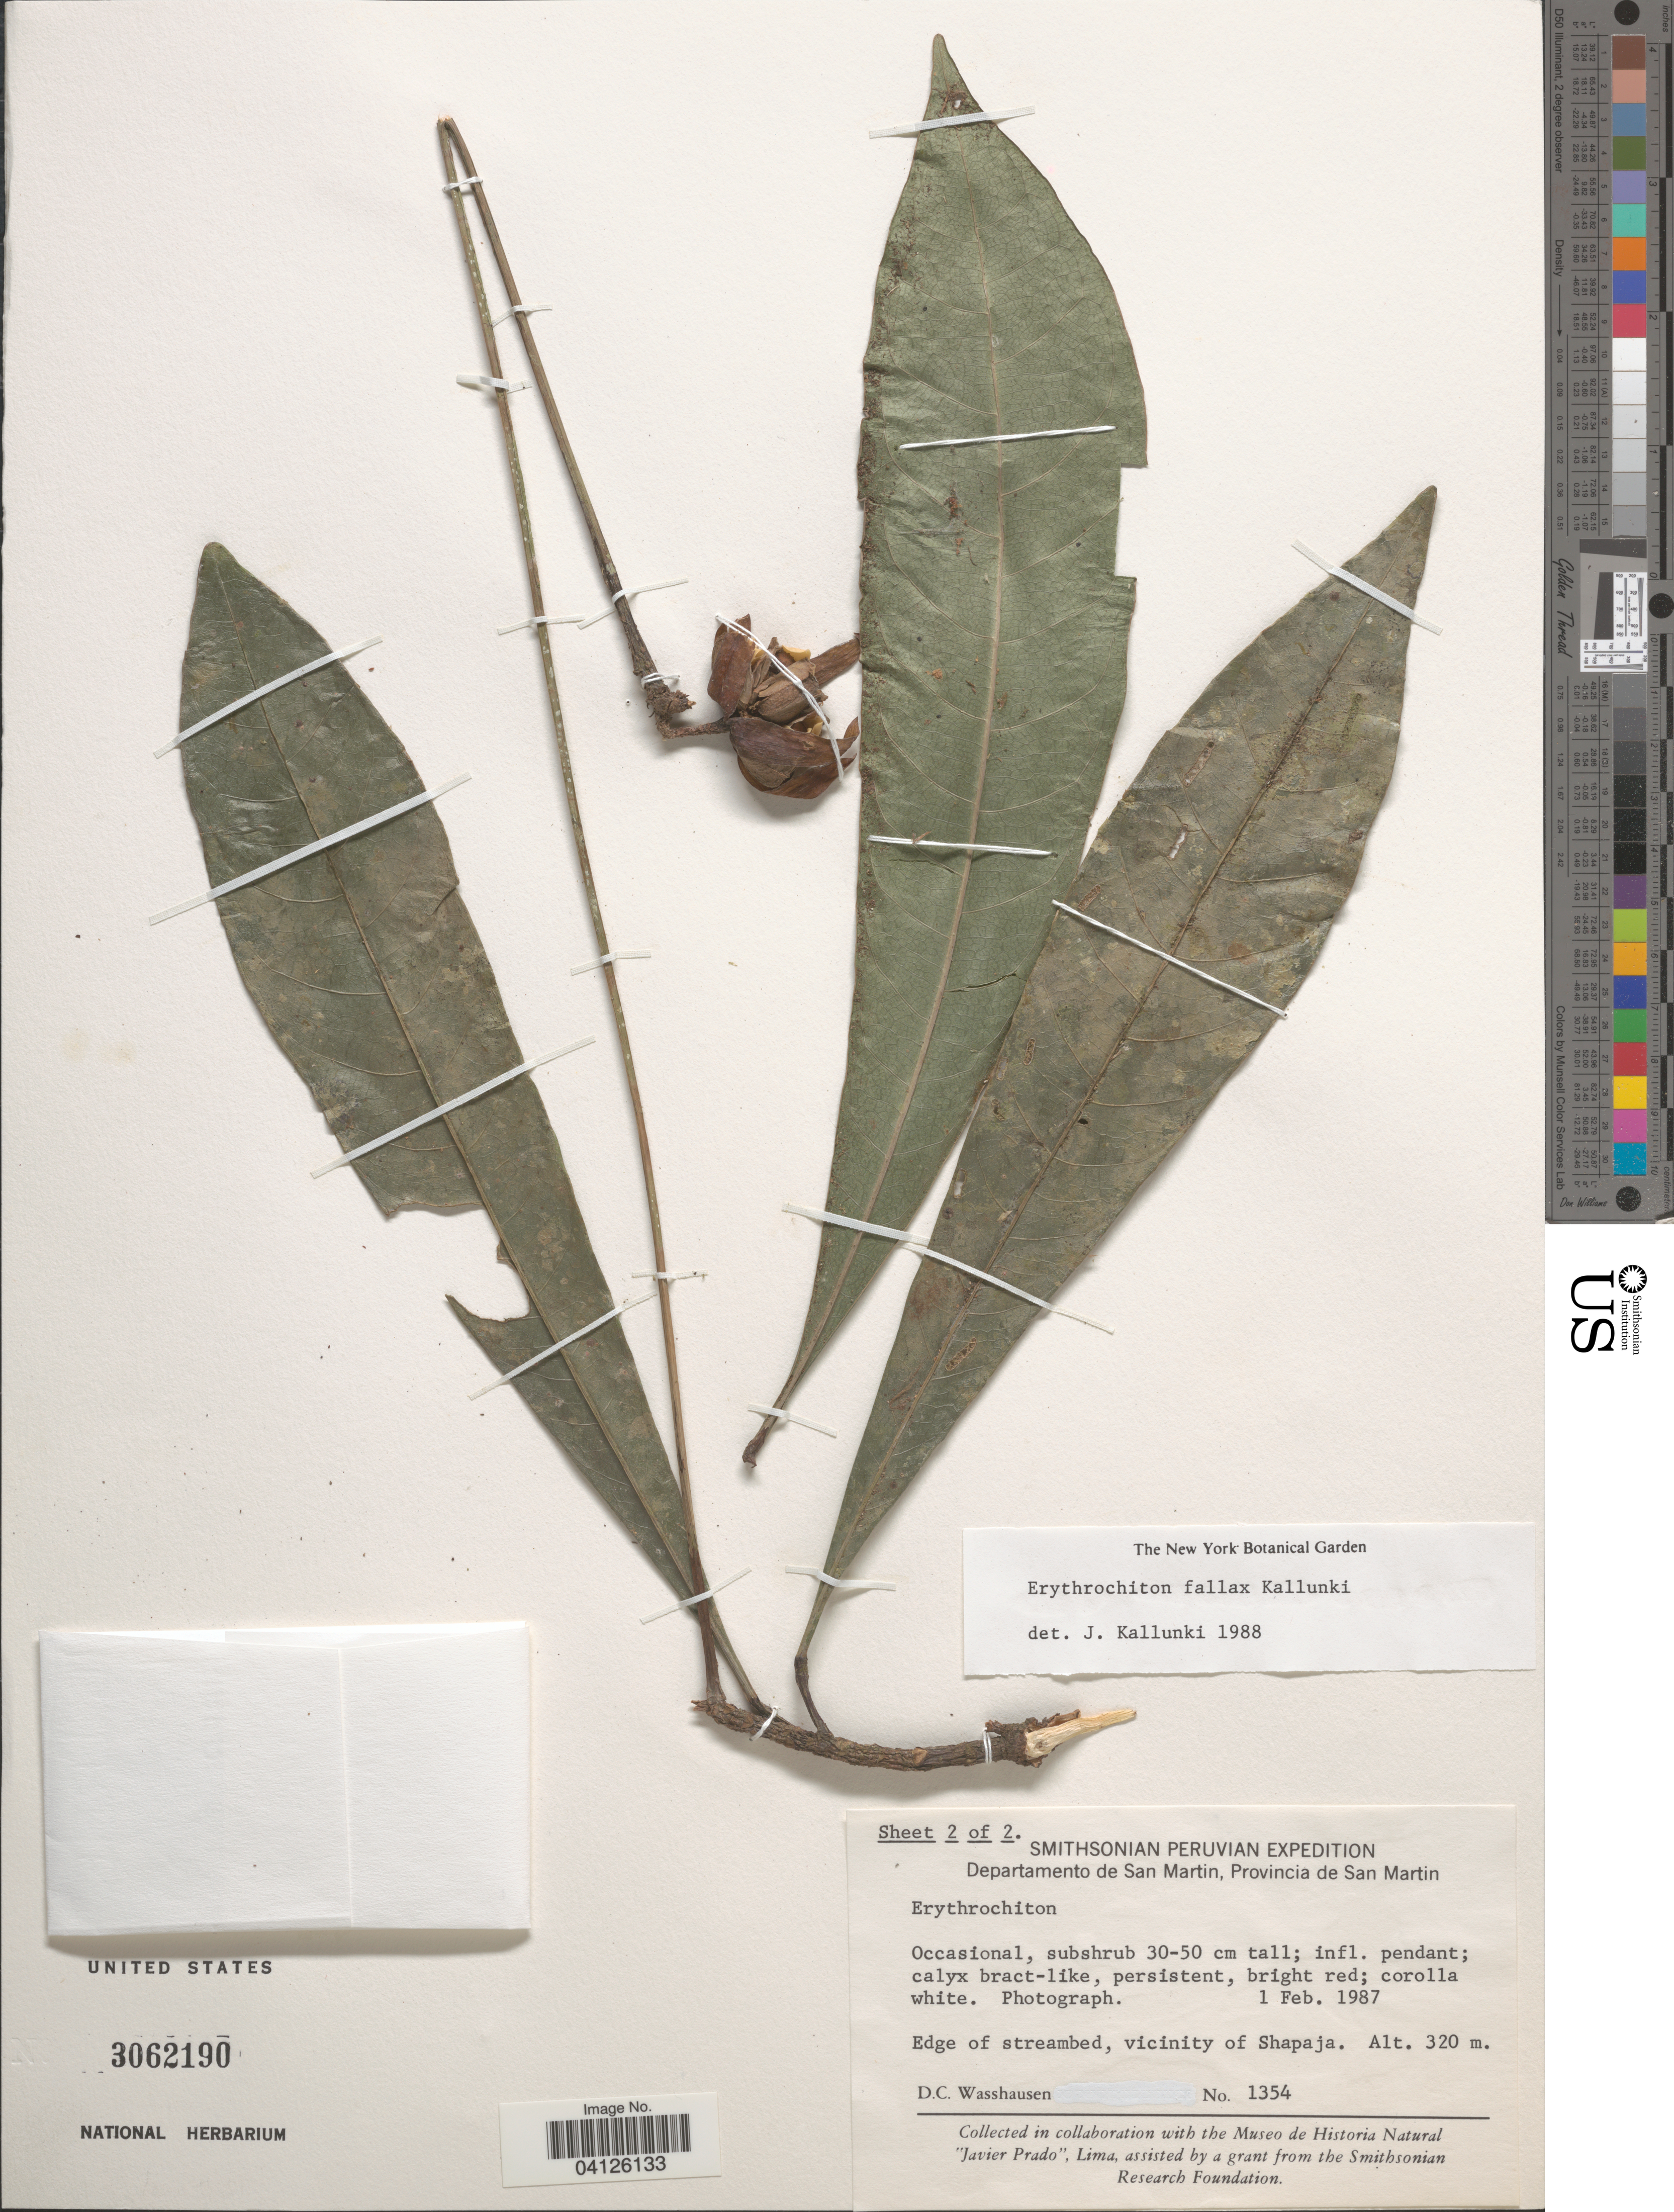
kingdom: Plantae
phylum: Tracheophyta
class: Magnoliopsida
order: Sapindales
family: Rutaceae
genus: Erythrochiton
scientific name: Erythrochiton fallax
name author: Kallunki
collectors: D. C. Wasshausen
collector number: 1354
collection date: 1987-02-01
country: Peru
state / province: San Martin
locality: Smithsonian Peruvian Expedition. Departamento de San Martin.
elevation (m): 320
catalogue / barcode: US 3062190